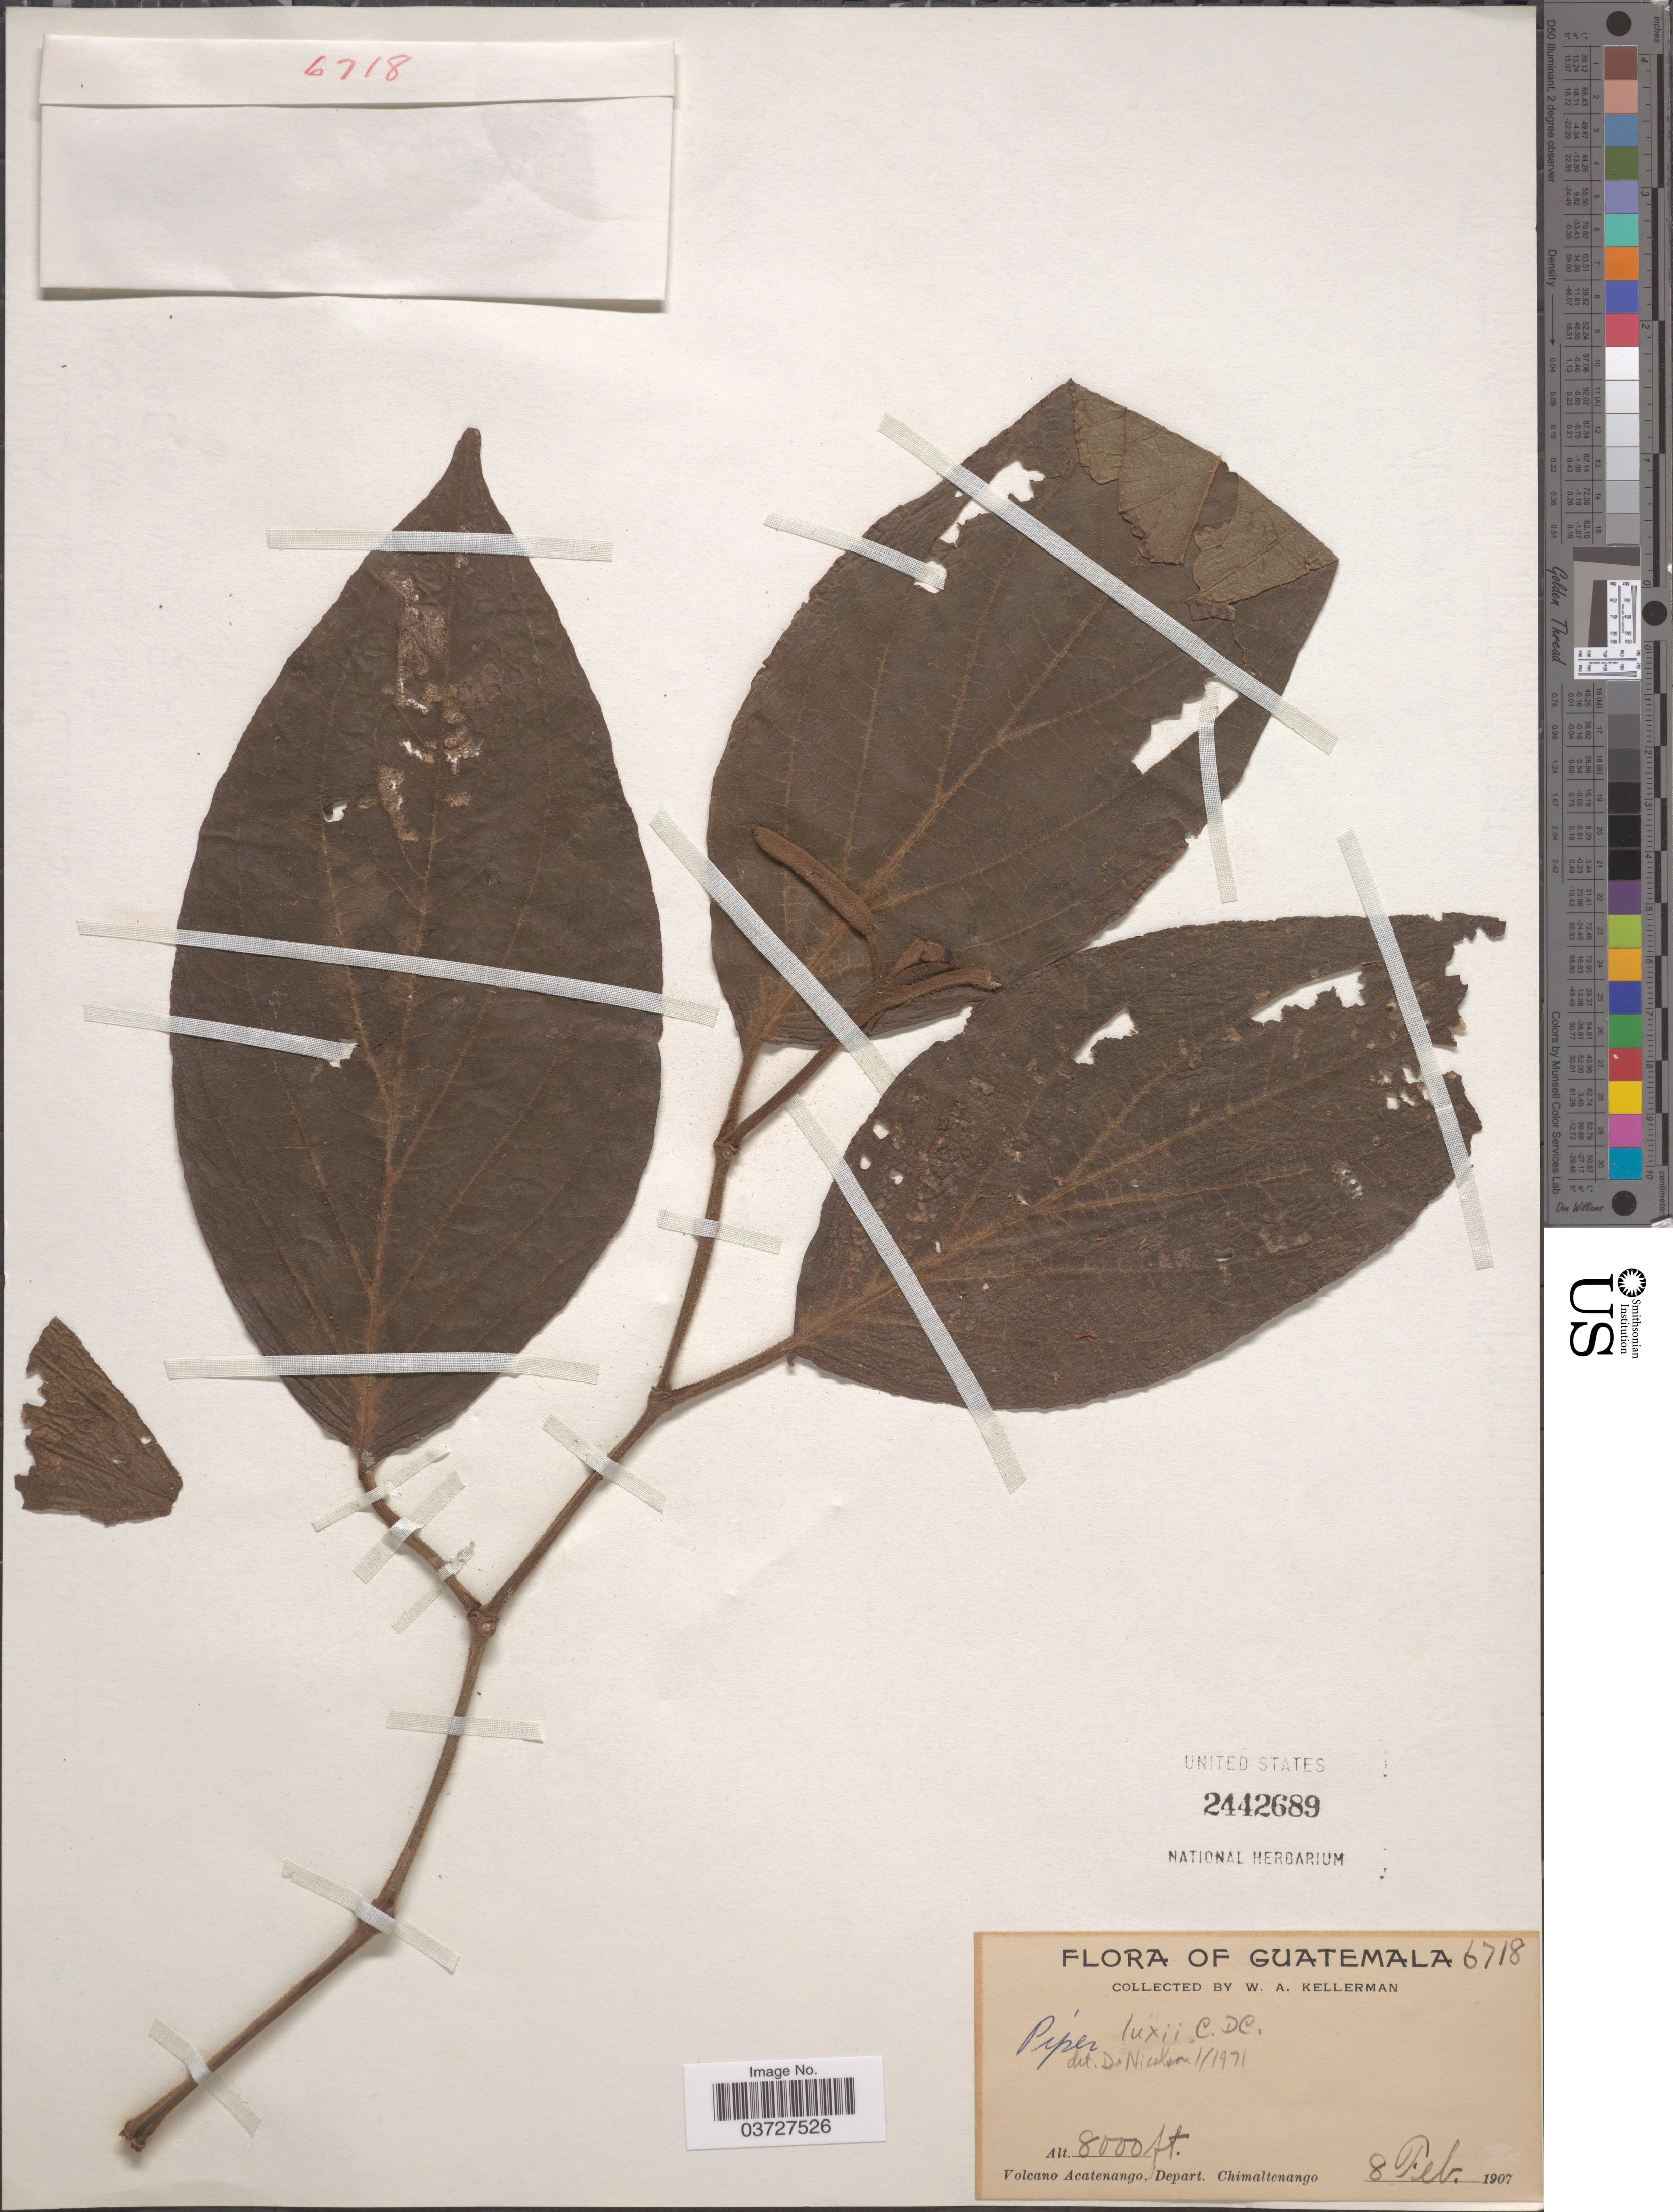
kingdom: Plantae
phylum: Tracheophyta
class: Magnoliopsida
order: Piperales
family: Piperaceae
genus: Piper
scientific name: Piper luxii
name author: C. DC.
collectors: W. Kellerman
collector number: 6718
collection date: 1907-02-08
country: Guatemala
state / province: Chimaltenango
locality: Volcano Acatenango, Depart. Chimaltenango.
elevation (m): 2438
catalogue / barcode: US 2442689